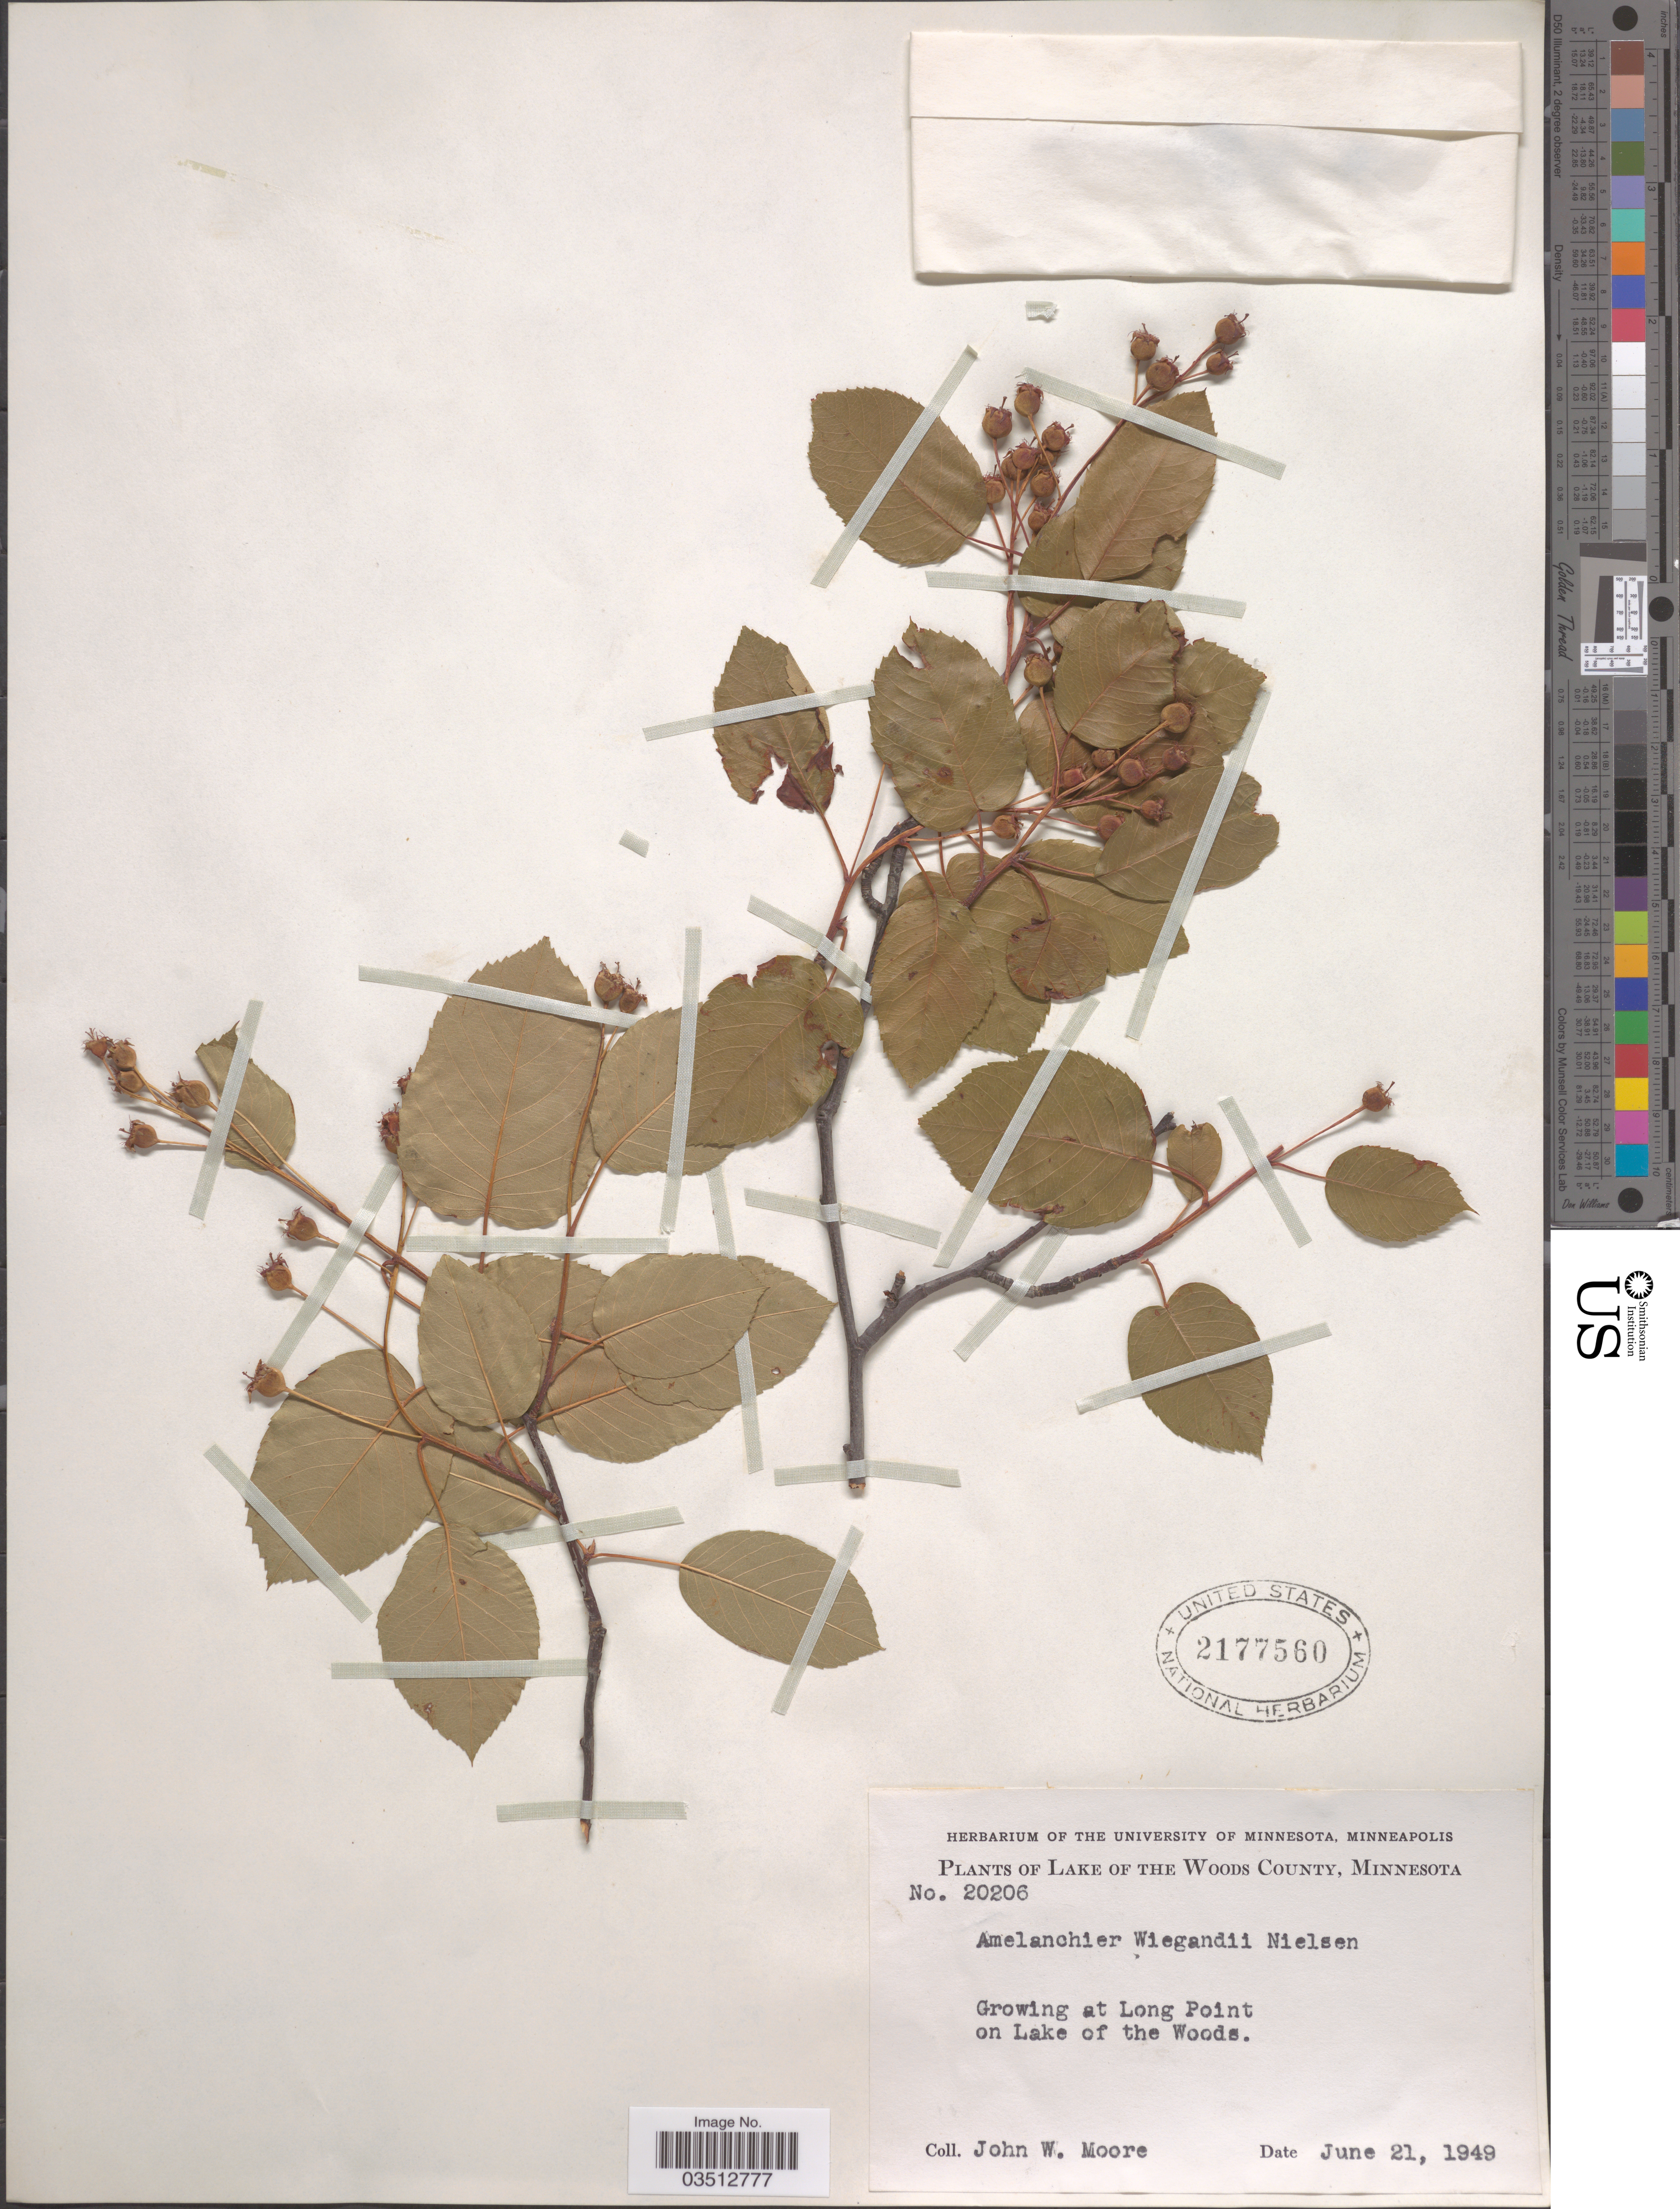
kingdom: Plantae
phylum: Tracheophyta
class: Magnoliopsida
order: Rosales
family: Rosaceae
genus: Amelanchier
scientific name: Amelanchier wiegandii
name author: E.L. Nielsen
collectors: J. Moore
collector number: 20206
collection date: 1949-06-21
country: United States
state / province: Minnesota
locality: Lake of the Woods County. Long Point on Lake of the Woods.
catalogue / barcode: US 2177560